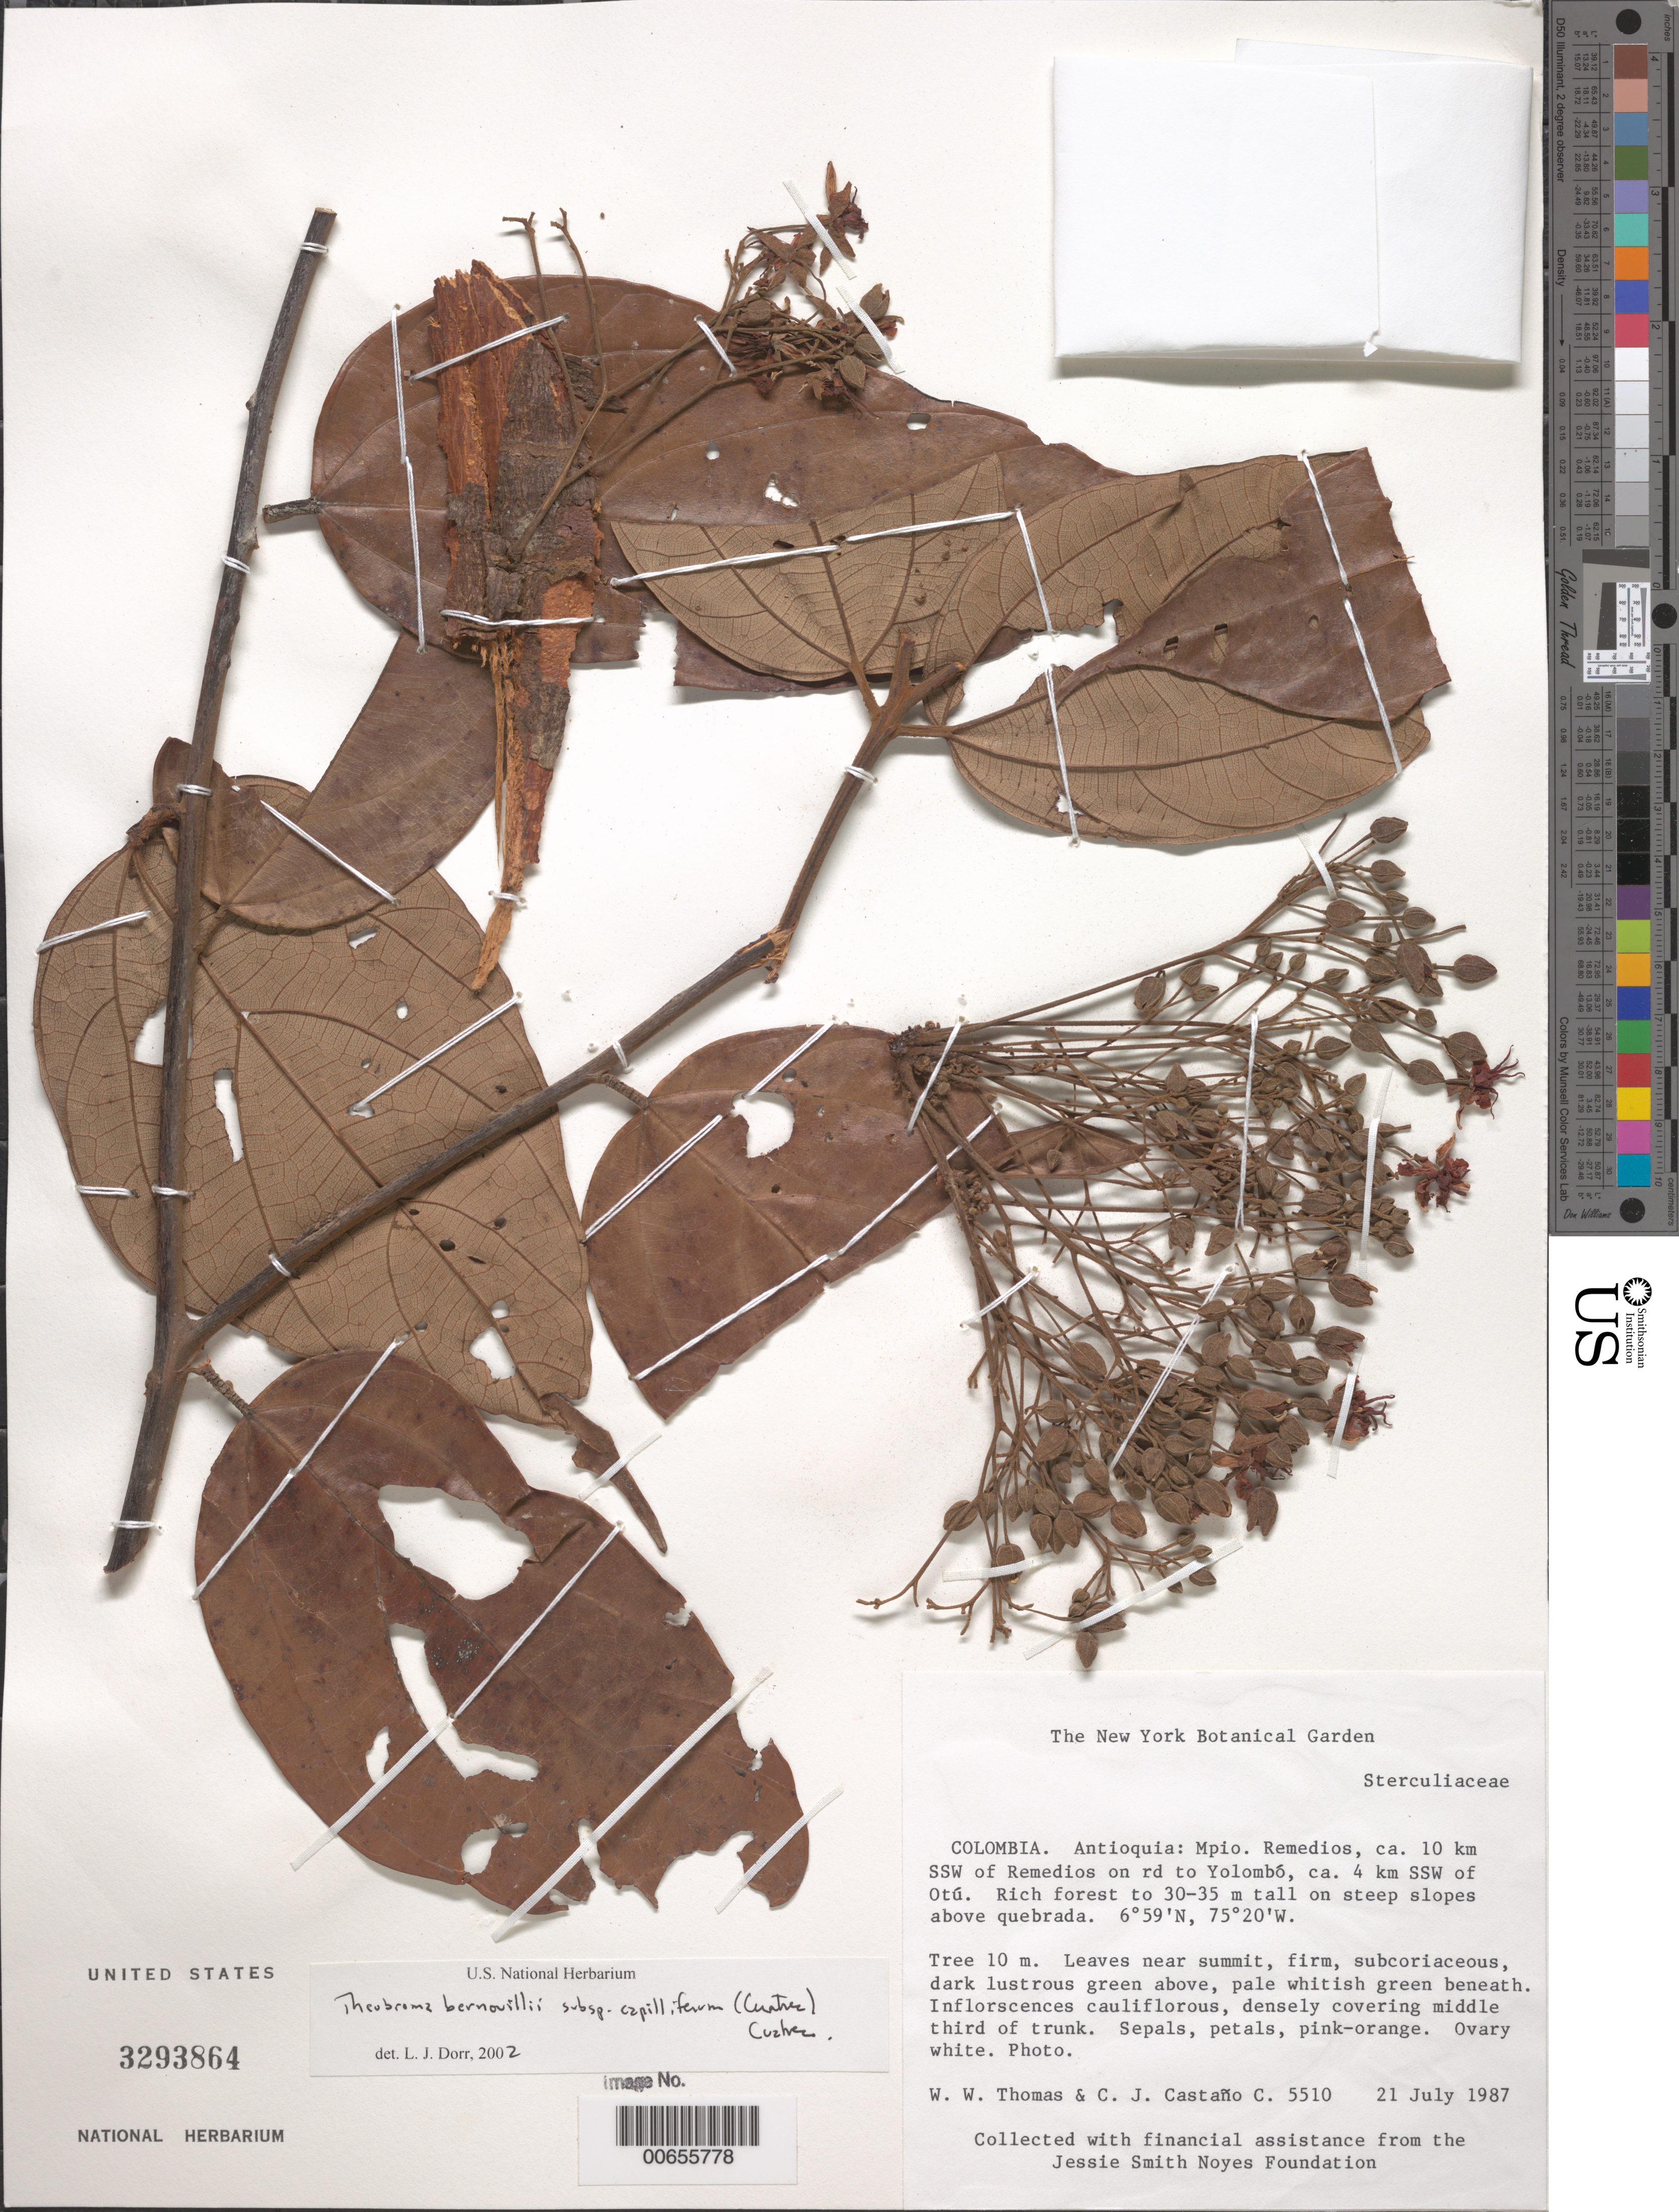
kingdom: Plantae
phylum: Tracheophyta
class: Magnoliopsida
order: Malvales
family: Malvaceae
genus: Theobroma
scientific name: Theobroma glaucum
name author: H. Karst.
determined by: Dorr, L. J., (BOT), Smithsonian Institution - National Museum of Natural History (UNITED STATES)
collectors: W. W. Thomas & C. Castaño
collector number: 5510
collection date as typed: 21 Jul 1987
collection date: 1987-07-21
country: Colombia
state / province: Antioquia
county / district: Remedios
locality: Ca. 10 km SSW of Remedios on road to Yolombó, ca. 4 km SSW of Otú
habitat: Rich forest to 30-35 m tall on steep slopes above quebrada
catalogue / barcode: US 3293864